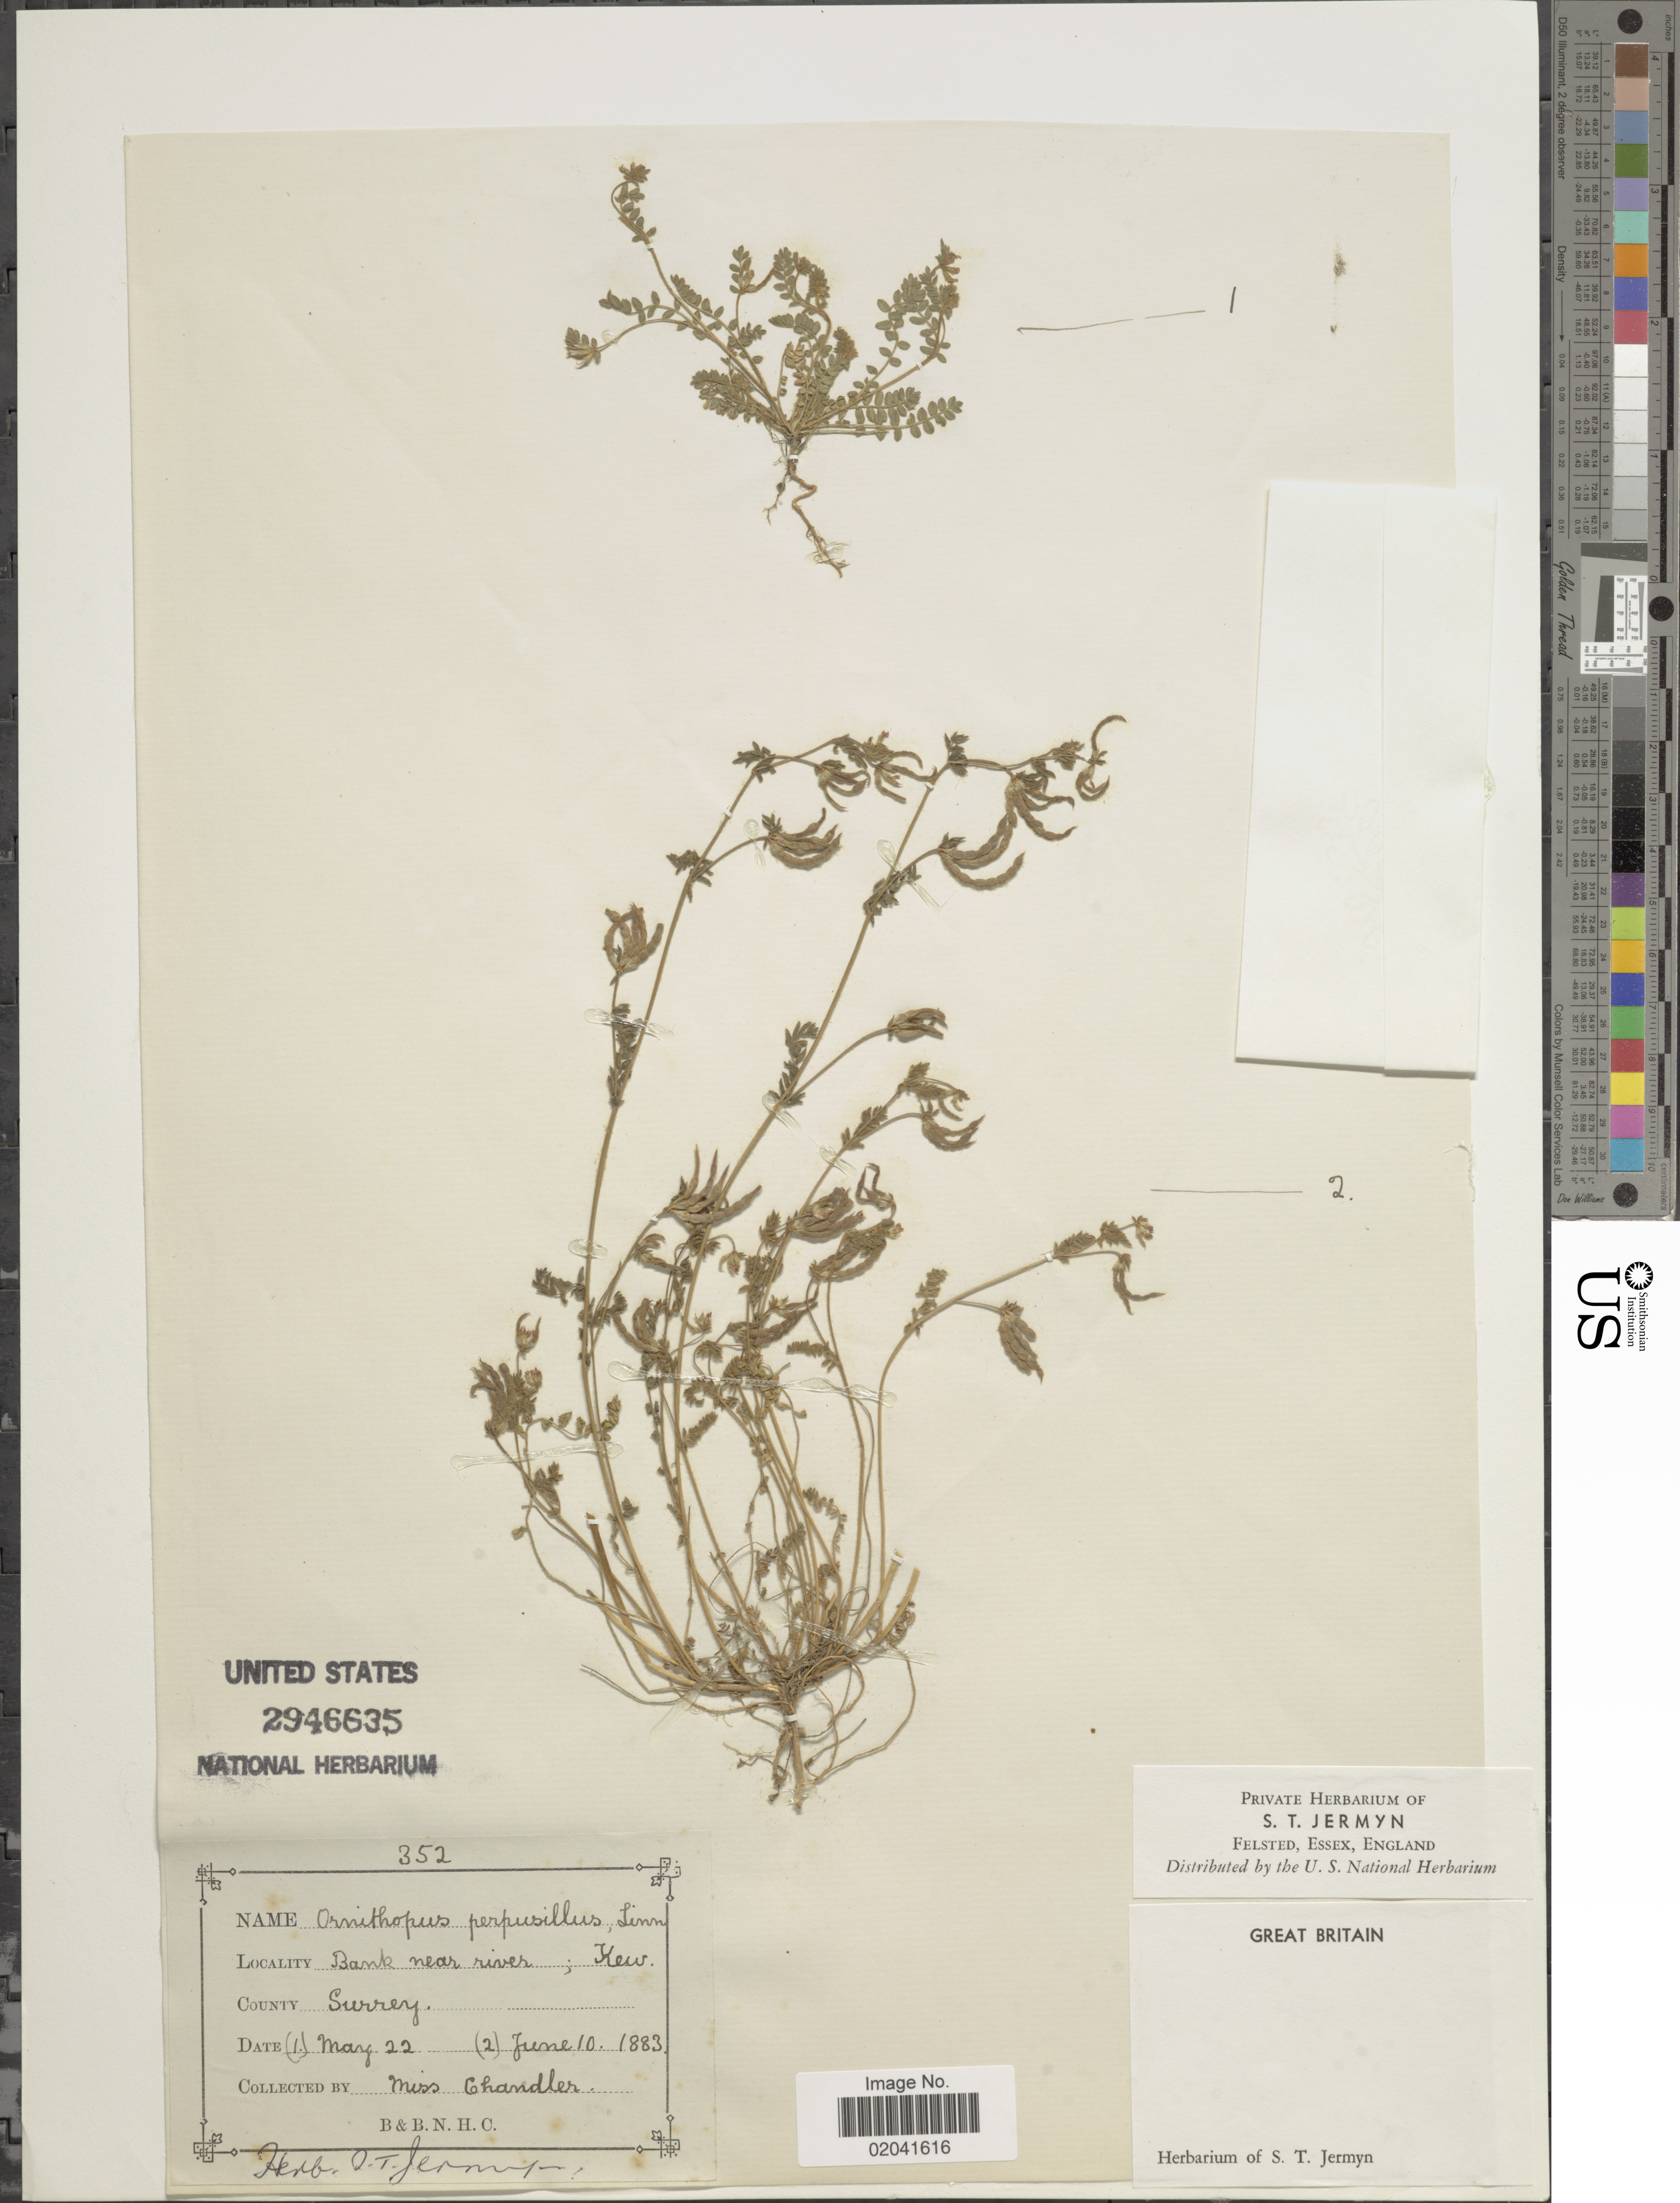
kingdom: Plantae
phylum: Tracheophyta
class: Magnoliopsida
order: Fabales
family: Fabaceae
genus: Ornithopus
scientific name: Ornithopus perpusillus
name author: L.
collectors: Chandler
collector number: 352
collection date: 1883-05-22/1883-06-10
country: United Kingdom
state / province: England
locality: Surrey, Great Britain. Bank near river, Kew.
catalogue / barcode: US 2946635